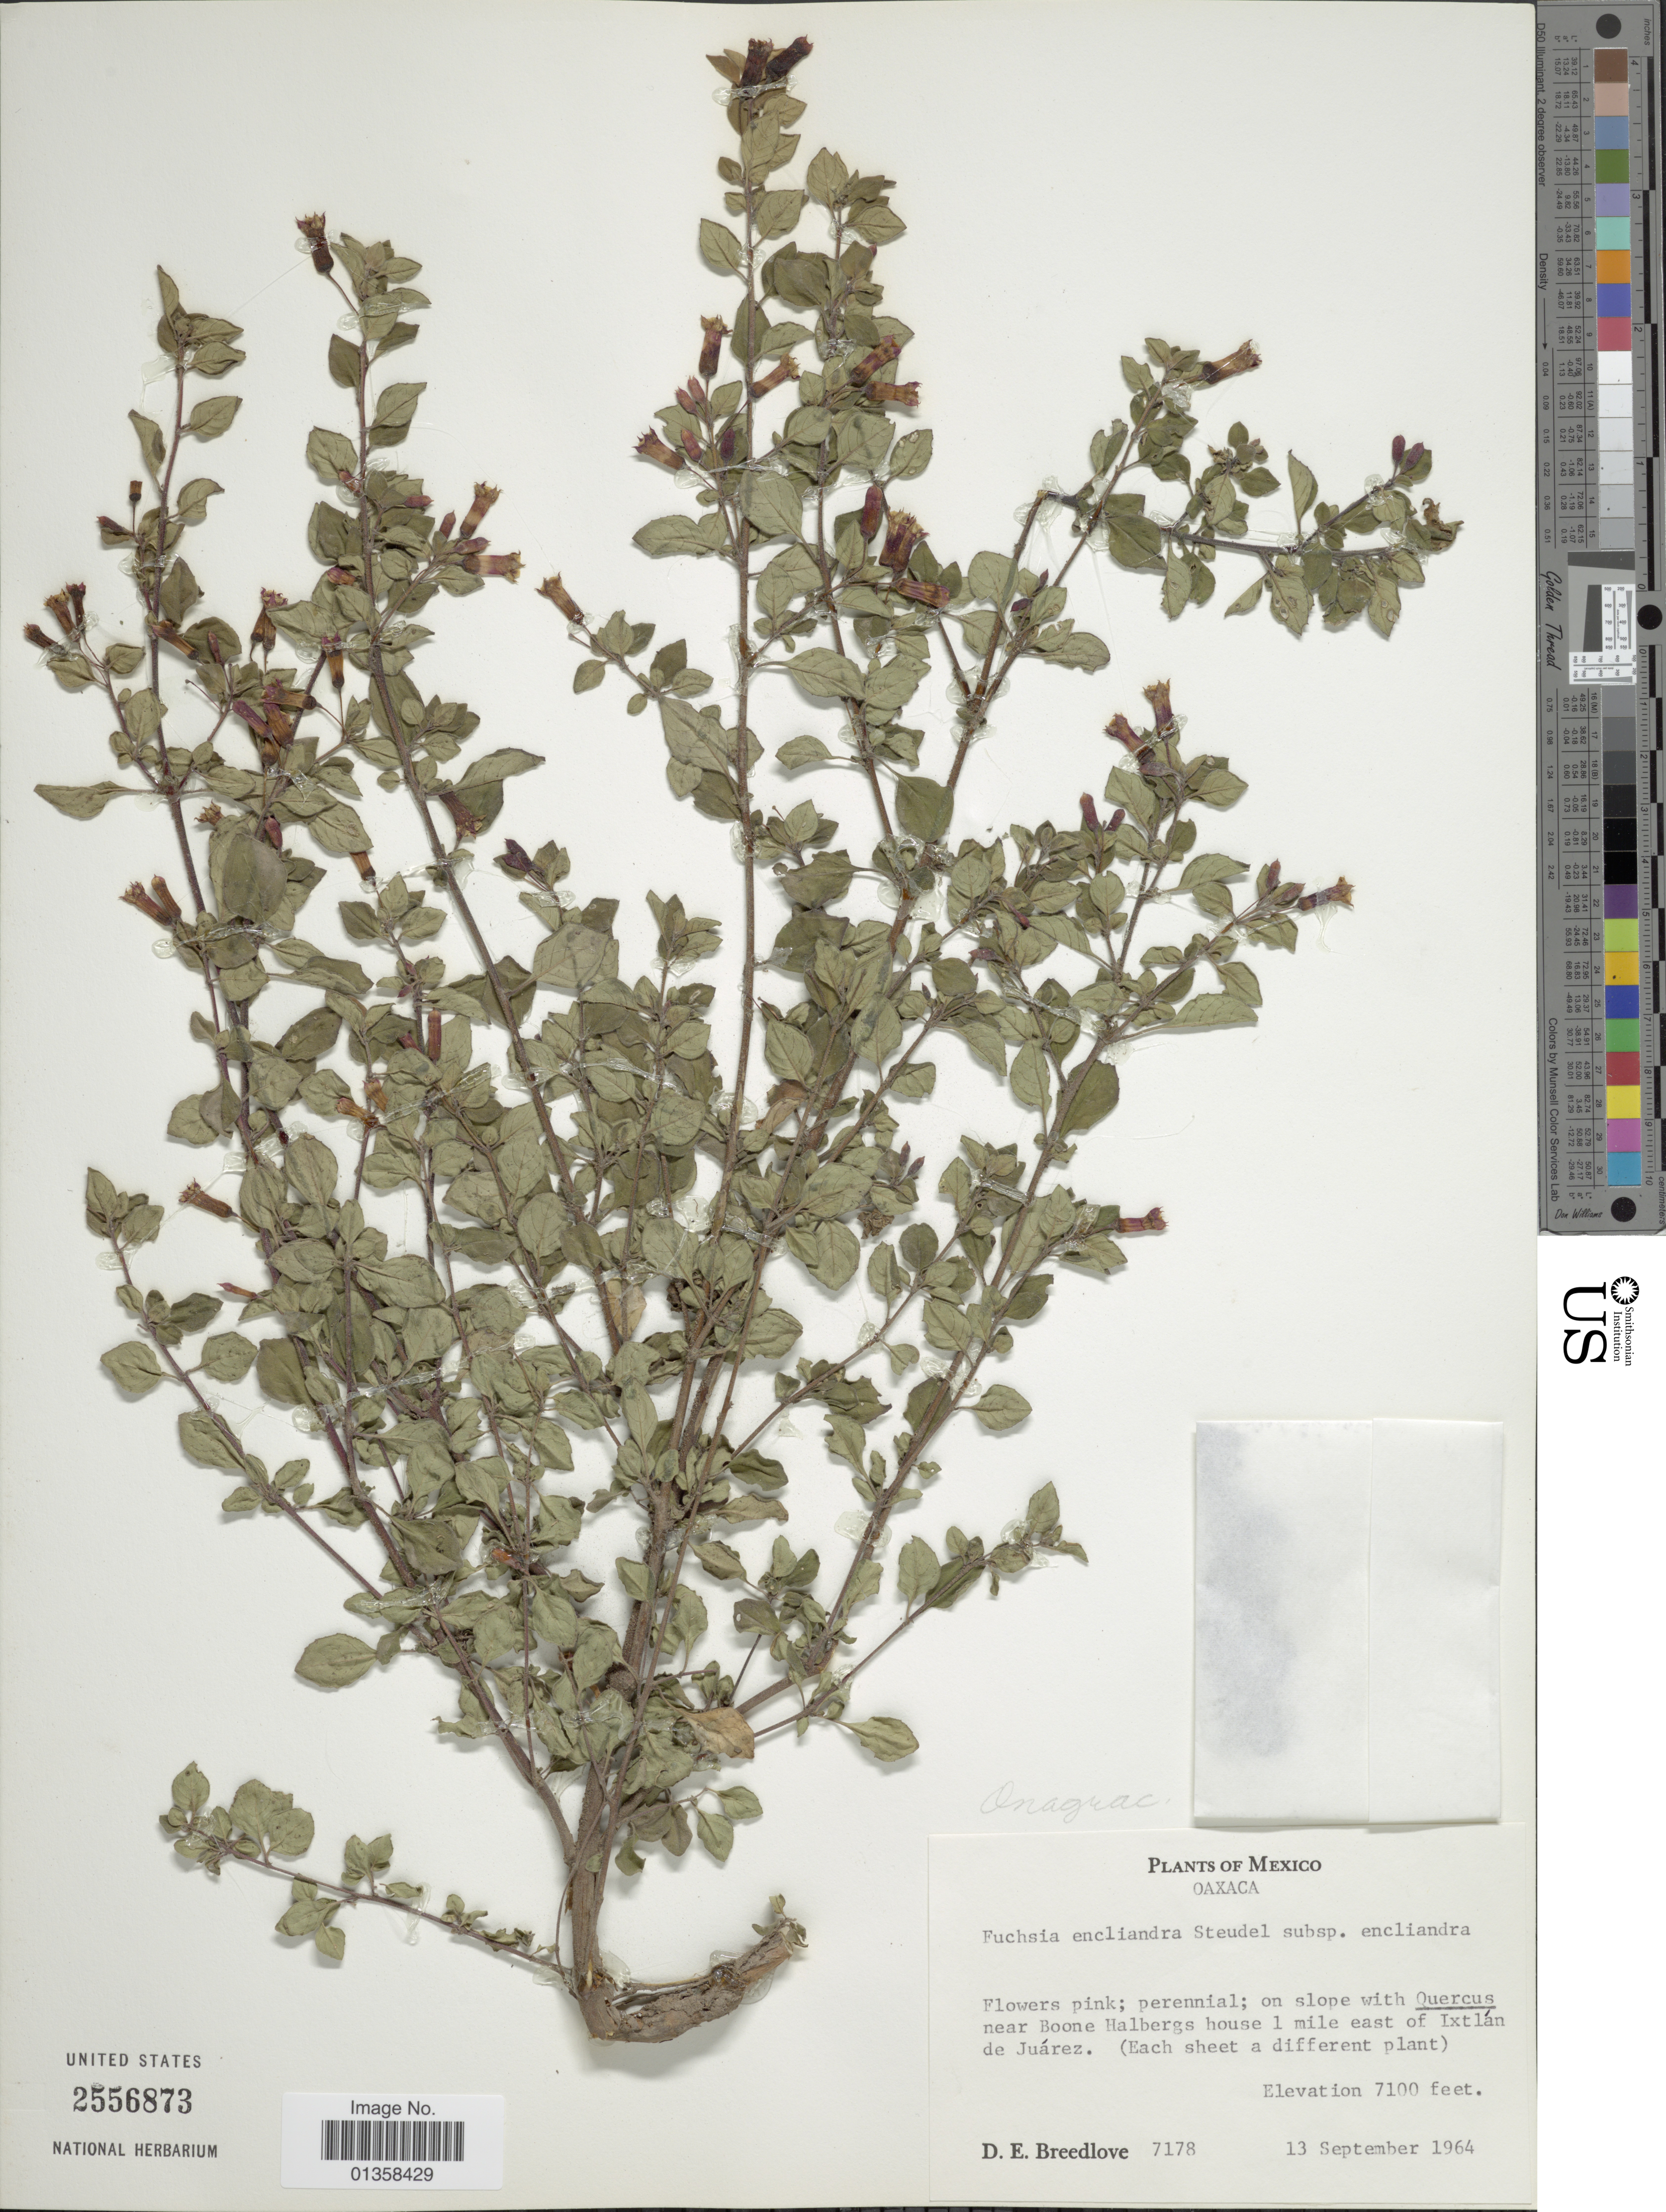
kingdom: Plantae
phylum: Tracheophyta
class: Magnoliopsida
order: Myrtales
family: Onagraceae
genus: Fuchsia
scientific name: Fuchsia encliandra subsp. encliandra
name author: Steud.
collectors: D. E. Breedlove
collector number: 7178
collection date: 1964-09-13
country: Mexico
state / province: Oaxaca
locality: Near Boone Halbergs house 1 mile east of Ixtlán de Juárez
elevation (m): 2164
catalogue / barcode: US 2556873